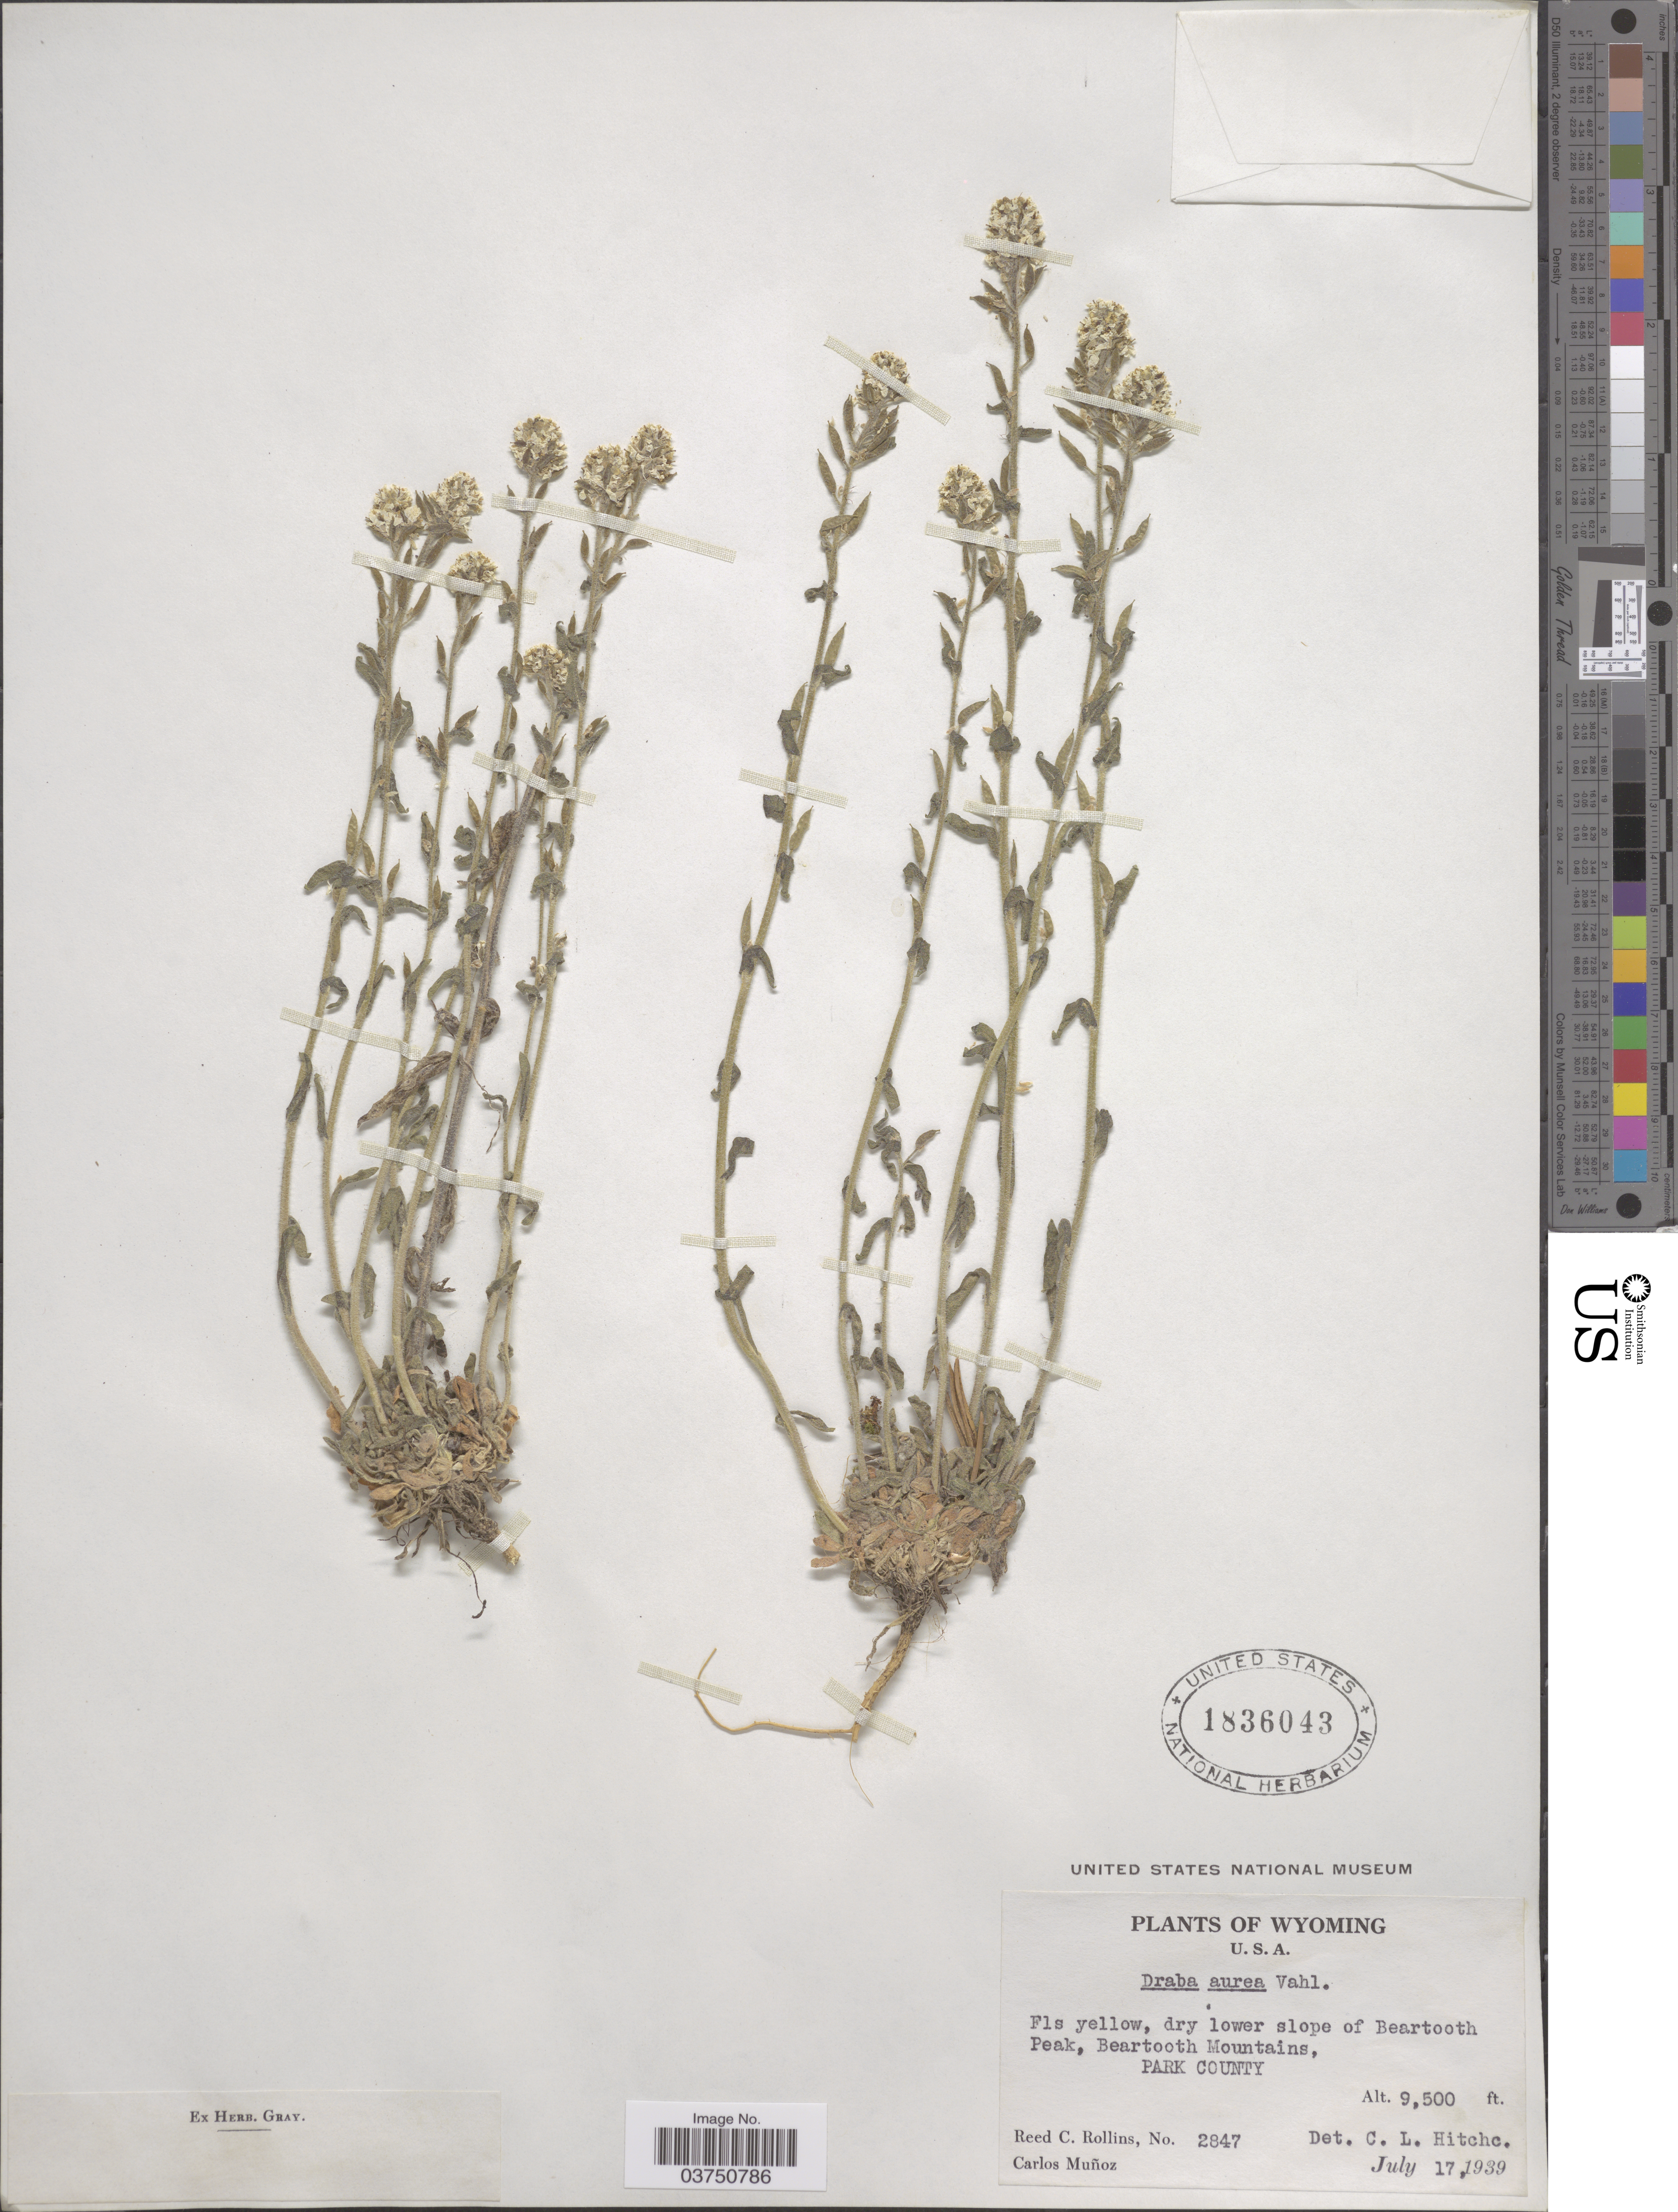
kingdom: Plantae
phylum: Tracheophyta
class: Magnoliopsida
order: Brassicales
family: Brassicaceae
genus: Draba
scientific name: Draba aurea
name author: Vahl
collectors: R. C. Rollins & C. Muñoz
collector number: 2847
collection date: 1939-07-17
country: United States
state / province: Wyoming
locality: Dry lower slope of Beartooth Peak, Beartooth Mountains, Park County.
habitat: dry lower slope of peak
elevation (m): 2896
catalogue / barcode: US 1836043